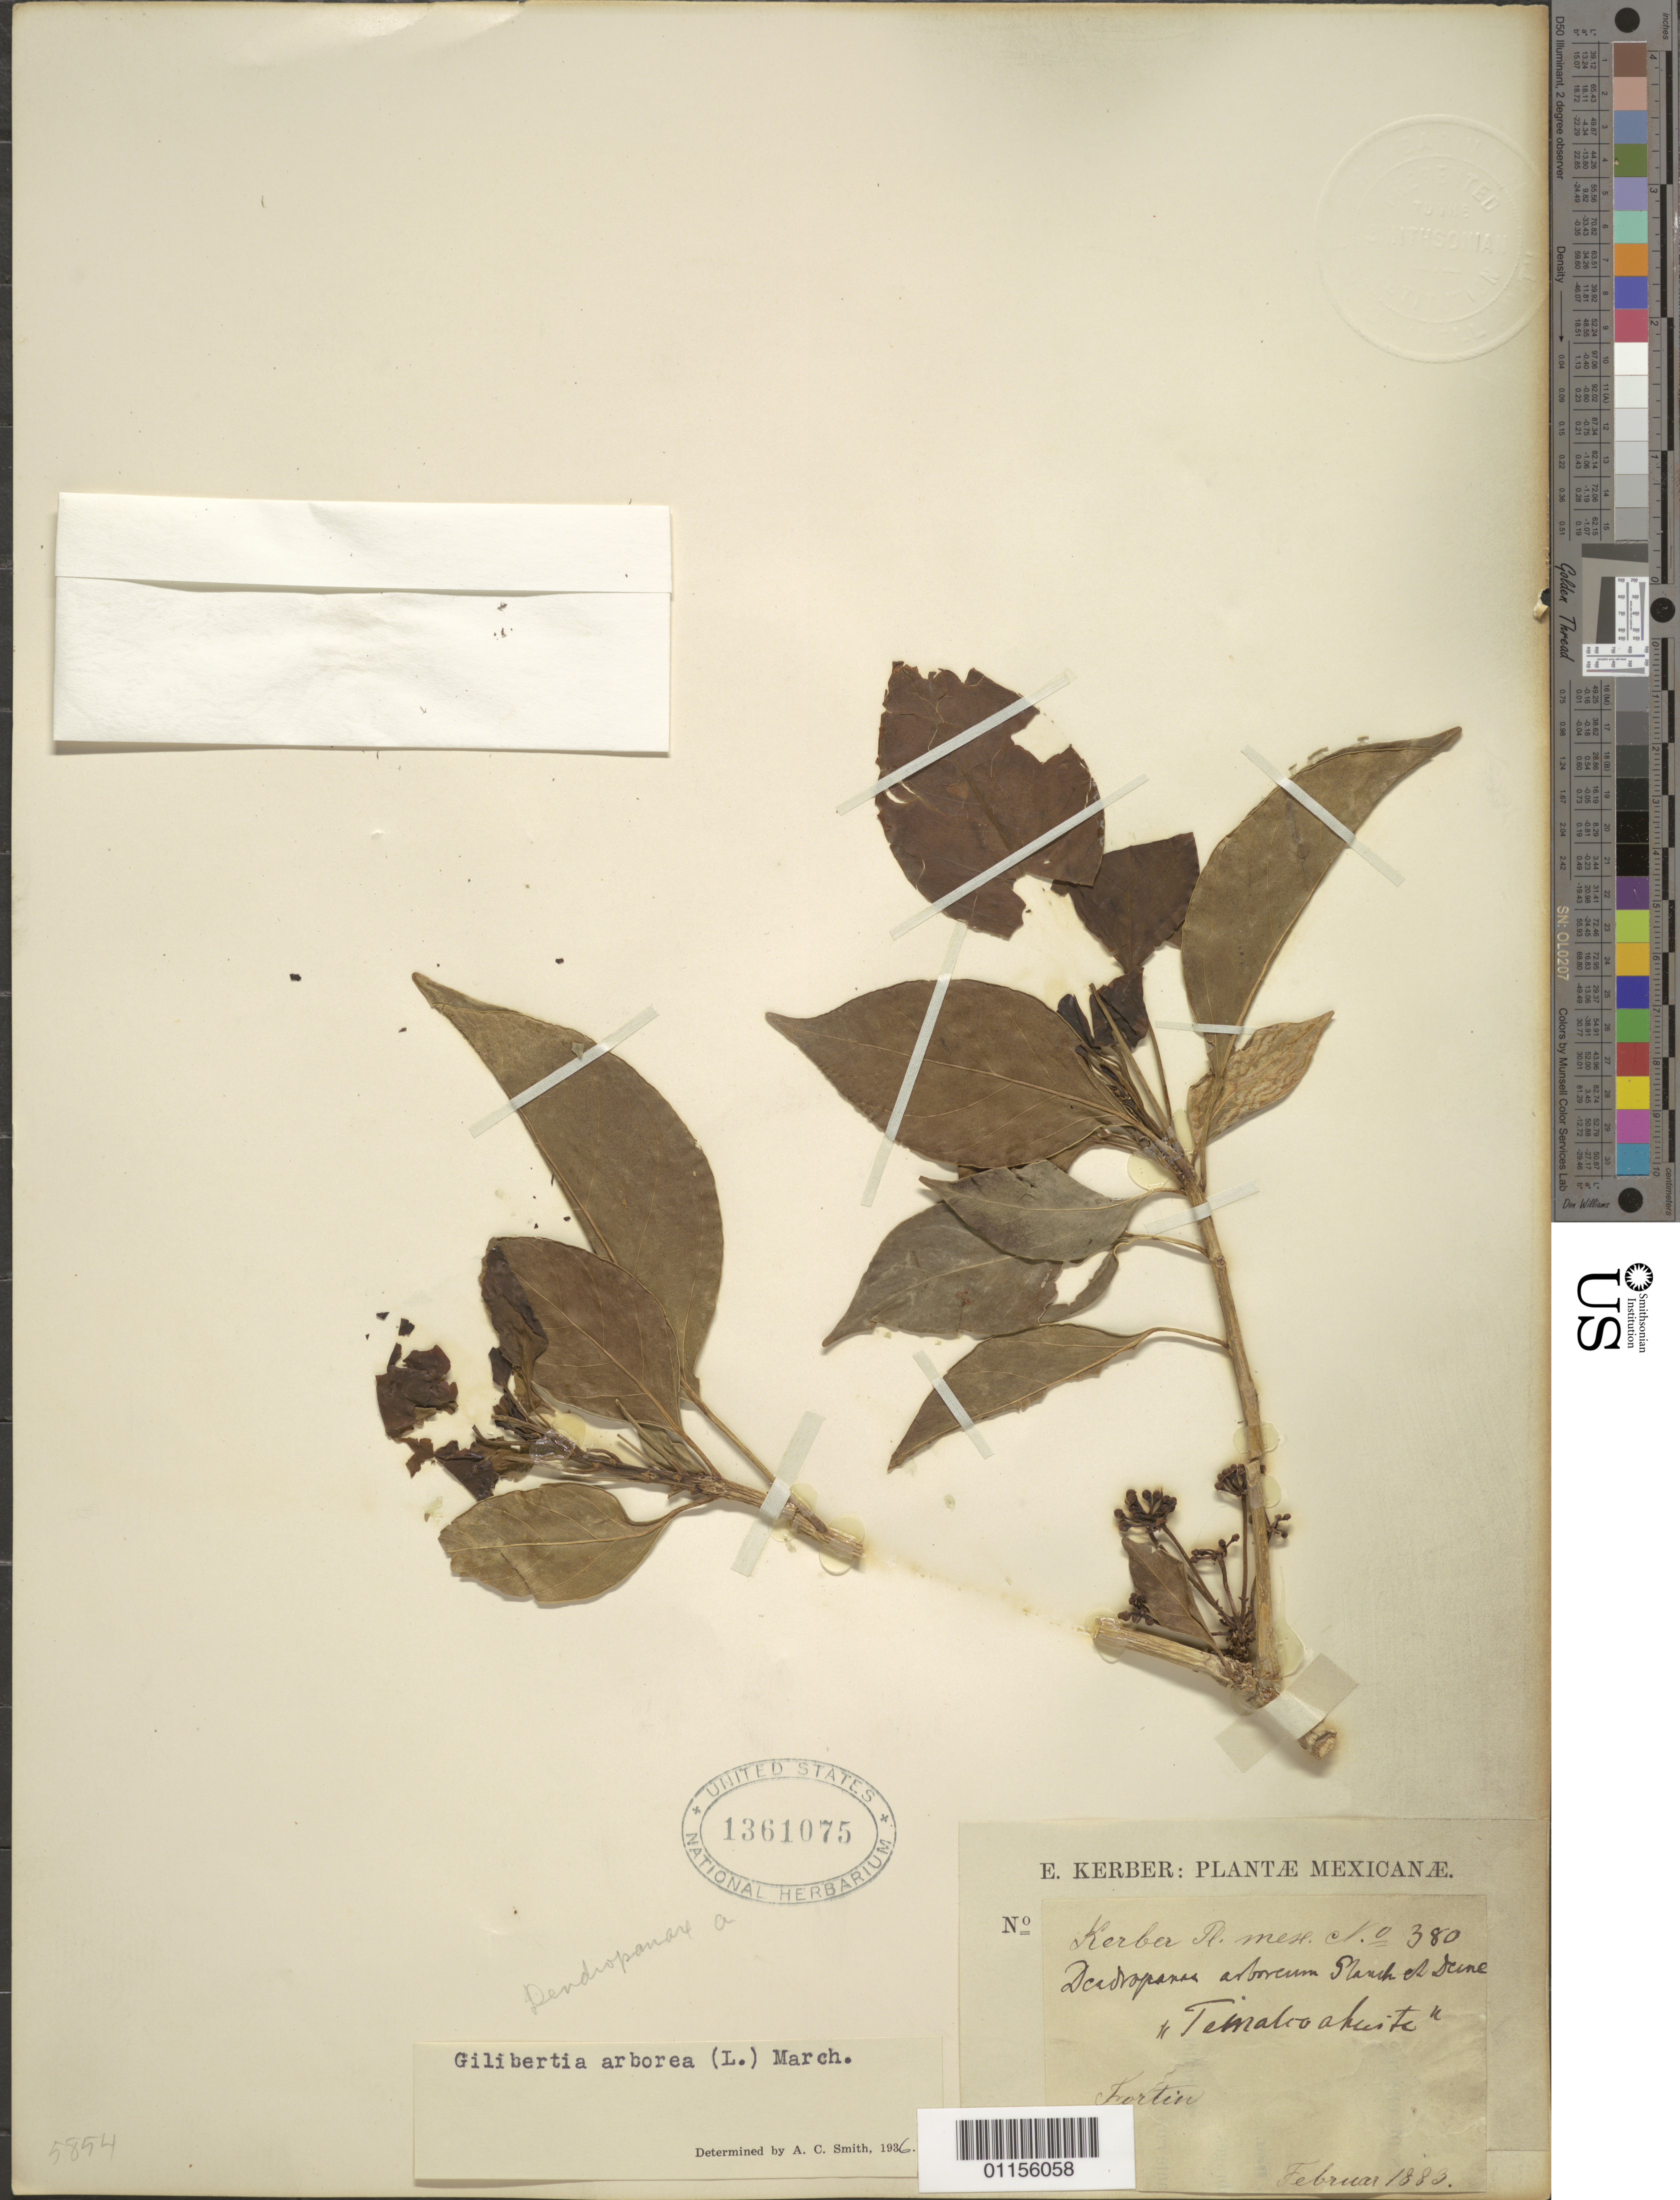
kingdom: Plantae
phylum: Tracheophyta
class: Magnoliopsida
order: Apiales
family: Araliaceae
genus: Dendropanax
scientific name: Dendropanax arboreus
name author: (L.) Decne. & Planch.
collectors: E. Kerber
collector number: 380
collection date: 1883-02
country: Mexico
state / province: Veracruz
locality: Fortin.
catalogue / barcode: US 1361075